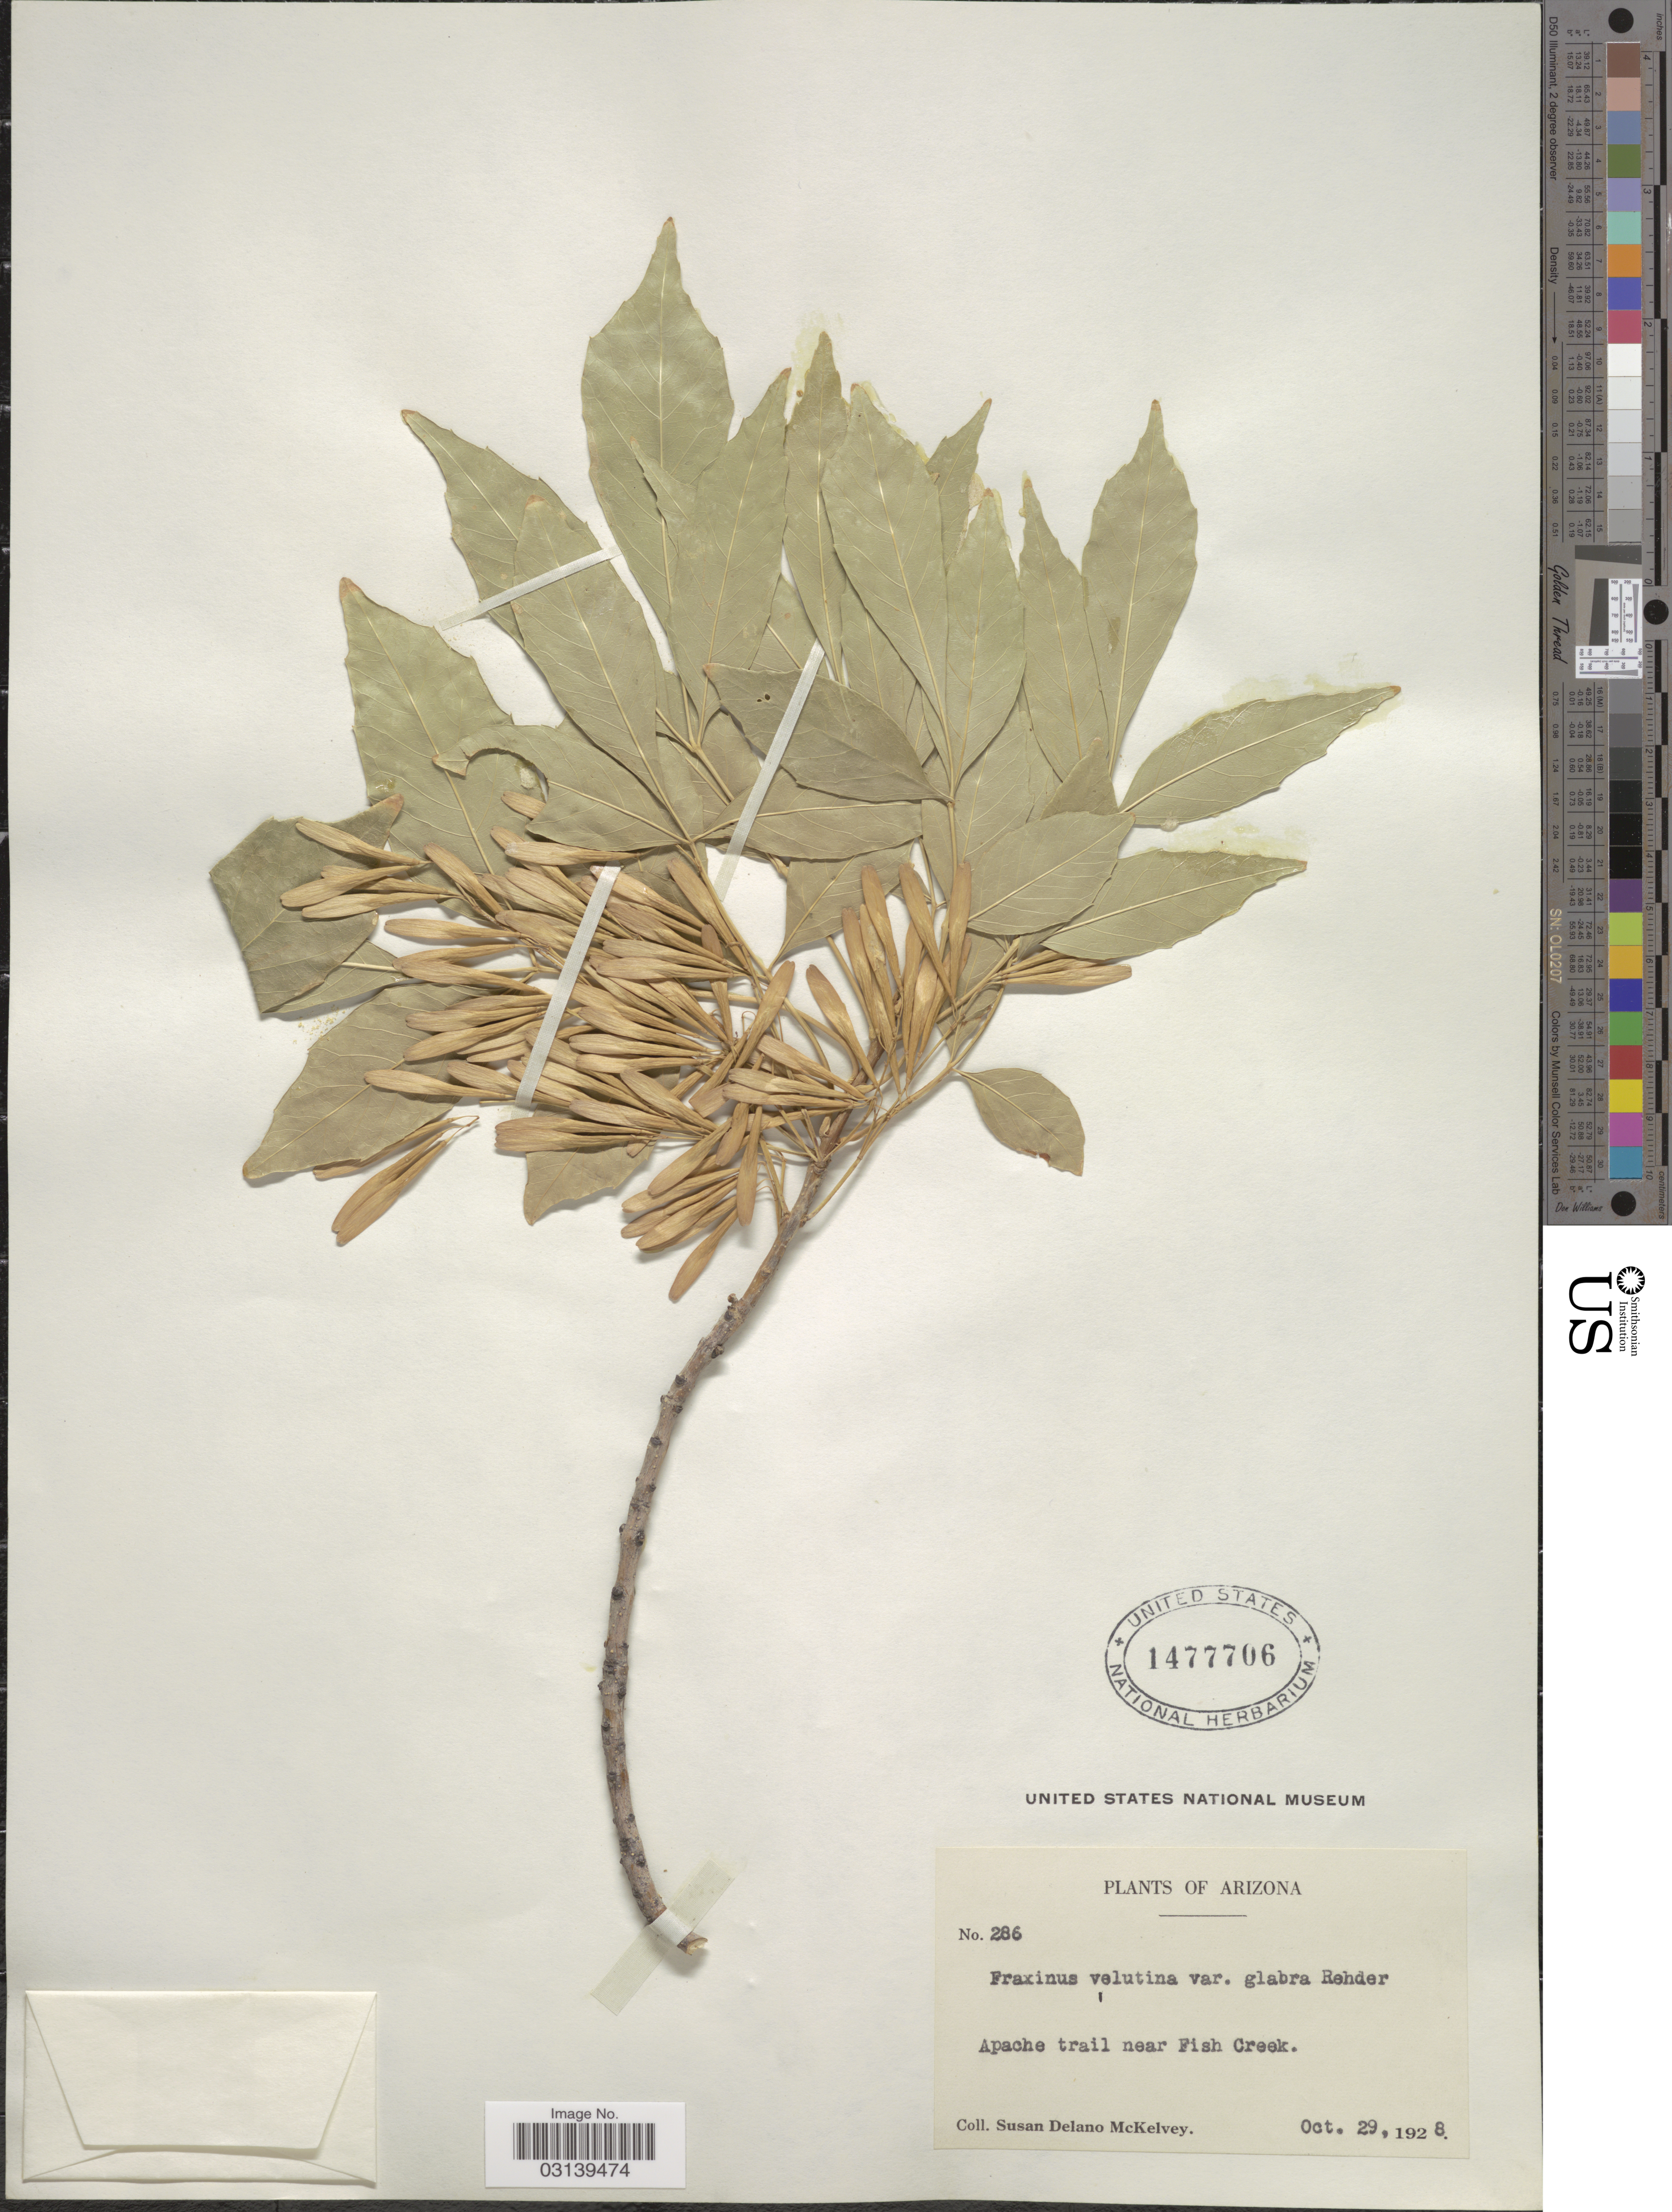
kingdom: Plantae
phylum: Tracheophyta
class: Magnoliopsida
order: Lamiales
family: Oleaceae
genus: Fraxinus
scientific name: Fraxinus velutina var. glabra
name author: Rehder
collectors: S. A. McKelvey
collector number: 286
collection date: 1928-10-29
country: United States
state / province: Arizona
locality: Apache Trail near Fish Creek.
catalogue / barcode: US 1477706